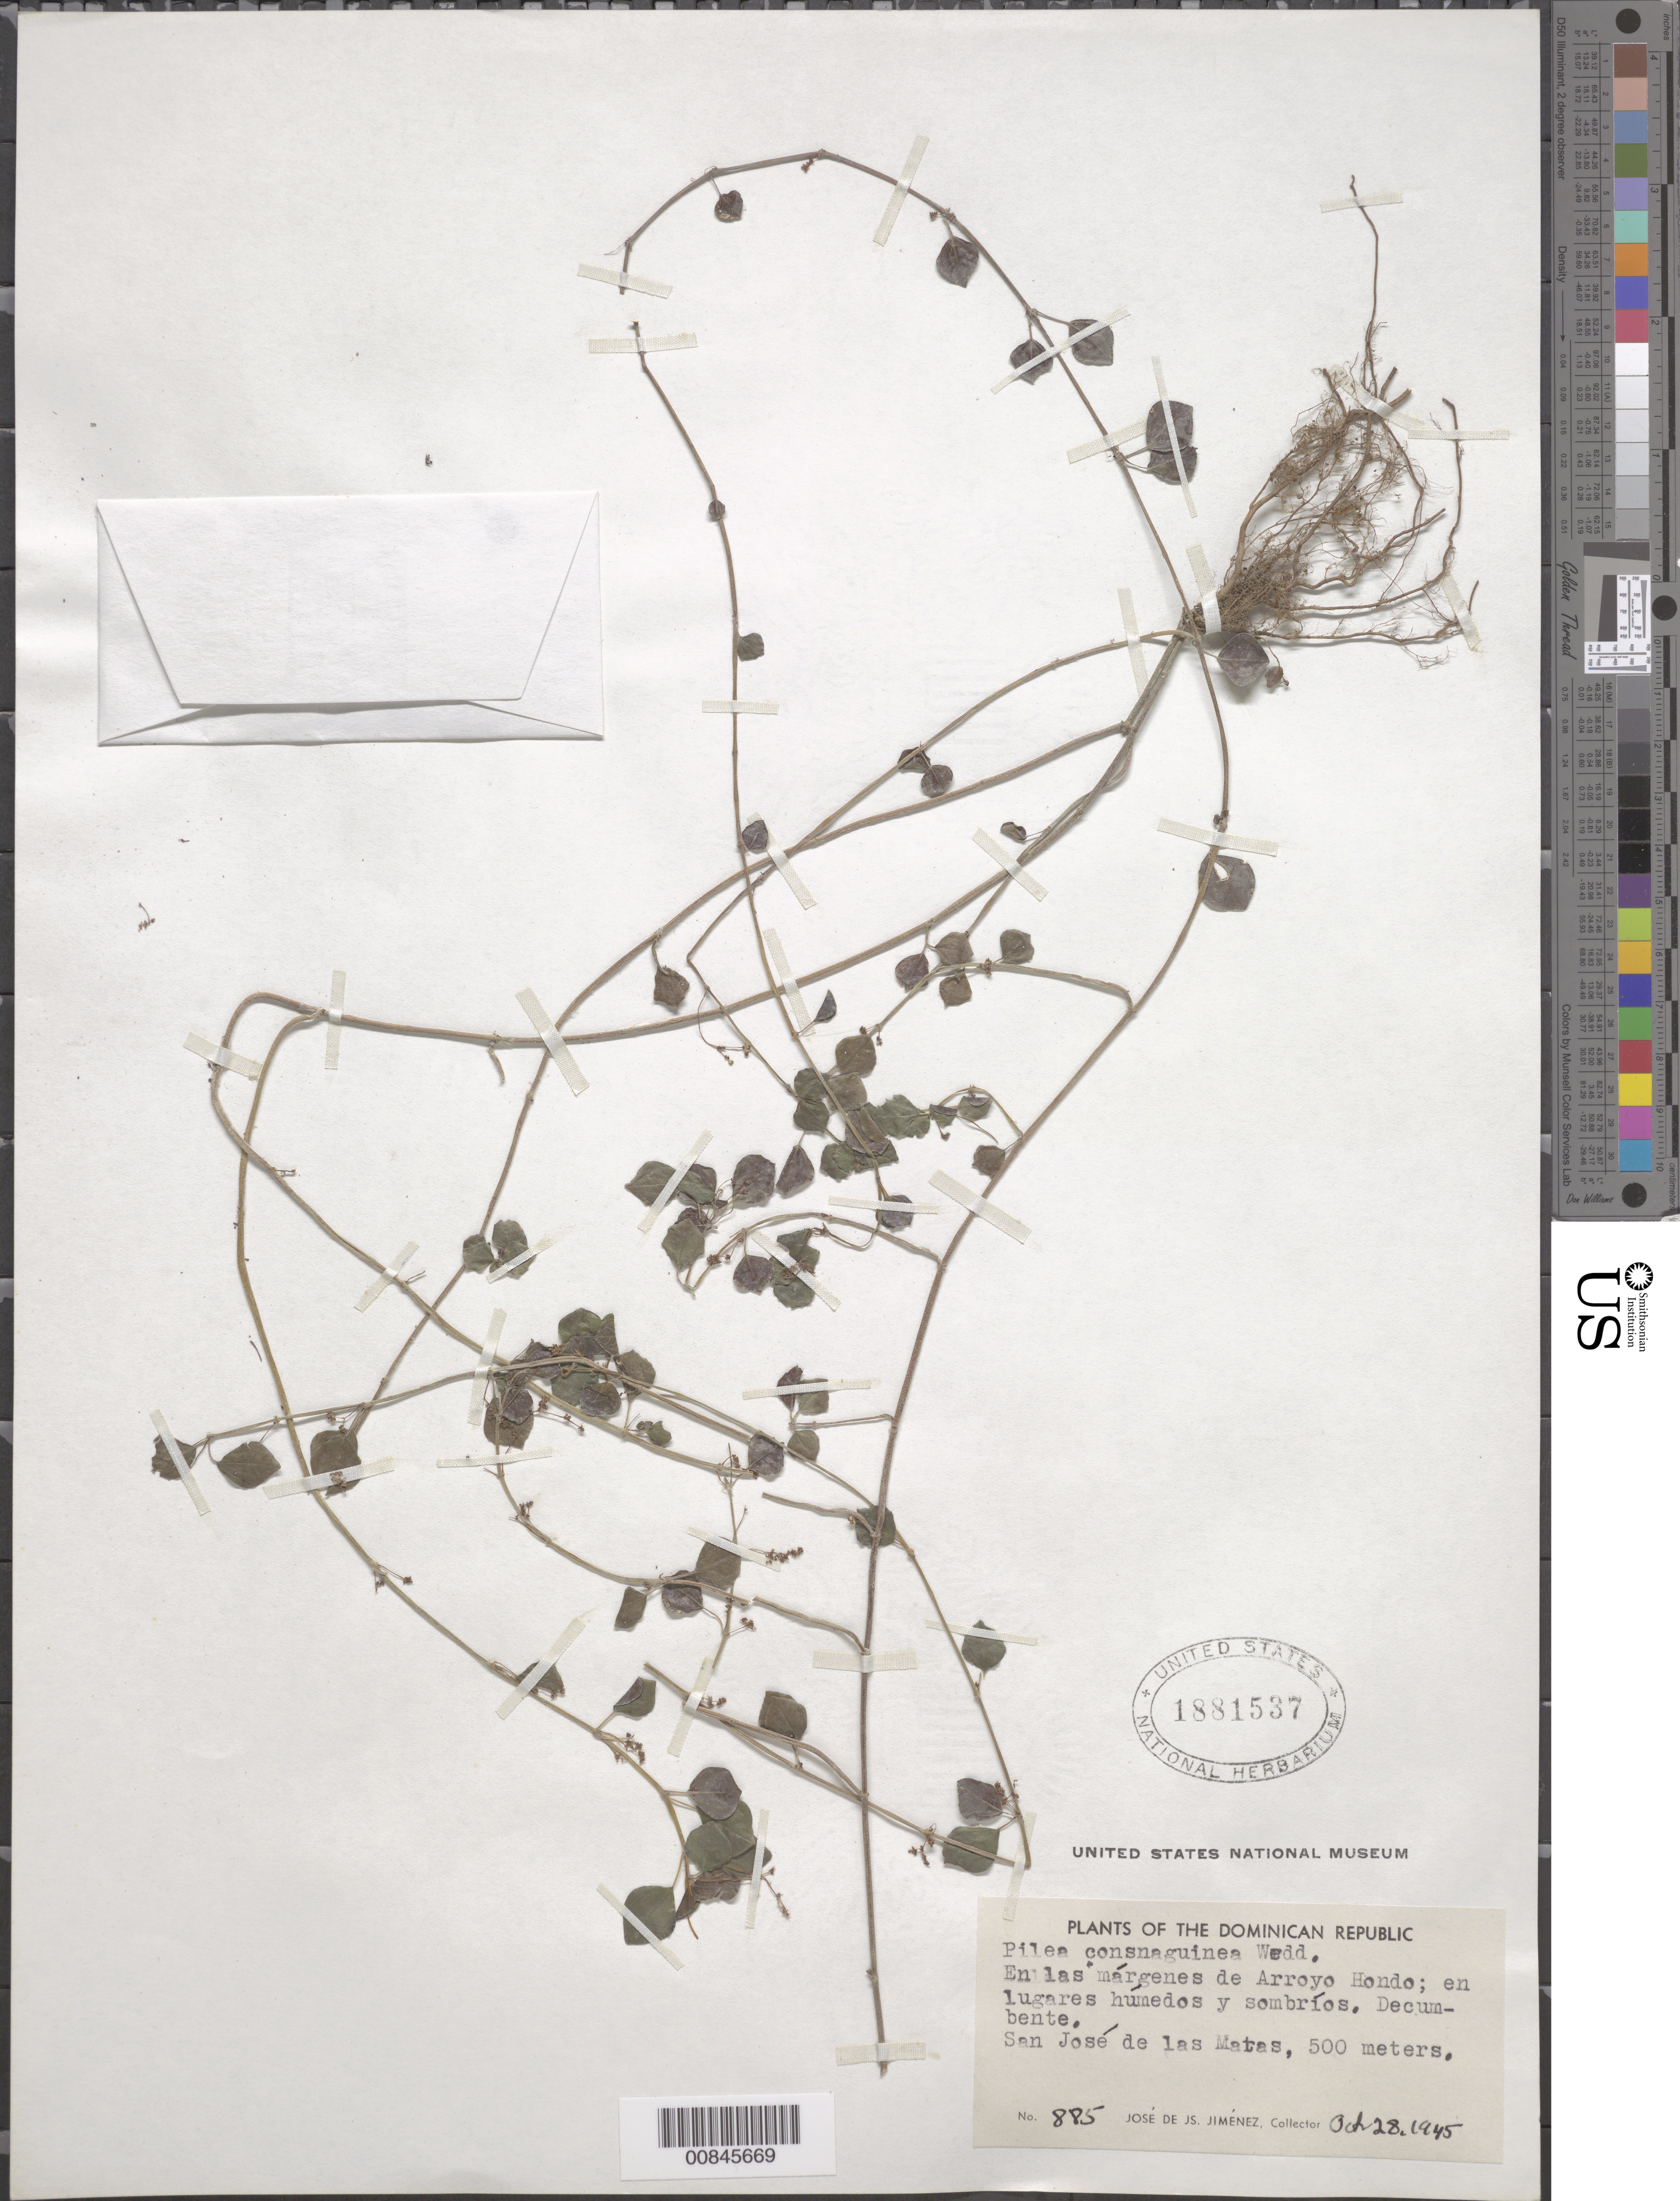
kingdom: Plantae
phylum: Tracheophyta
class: Magnoliopsida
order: Rosales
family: Urticaceae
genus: Pilea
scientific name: Pilea consanguinea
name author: Wedd.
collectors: J. J. Jiménez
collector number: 885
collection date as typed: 28 Oct 1945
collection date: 1945-10-28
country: Dominican Republic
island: Hispaniola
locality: Márgenes de Arroyo Hondo. San José de las Matas.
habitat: Márgenes del Arroyo; en lugares húmedos y sombríos.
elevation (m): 500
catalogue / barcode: US 1881537